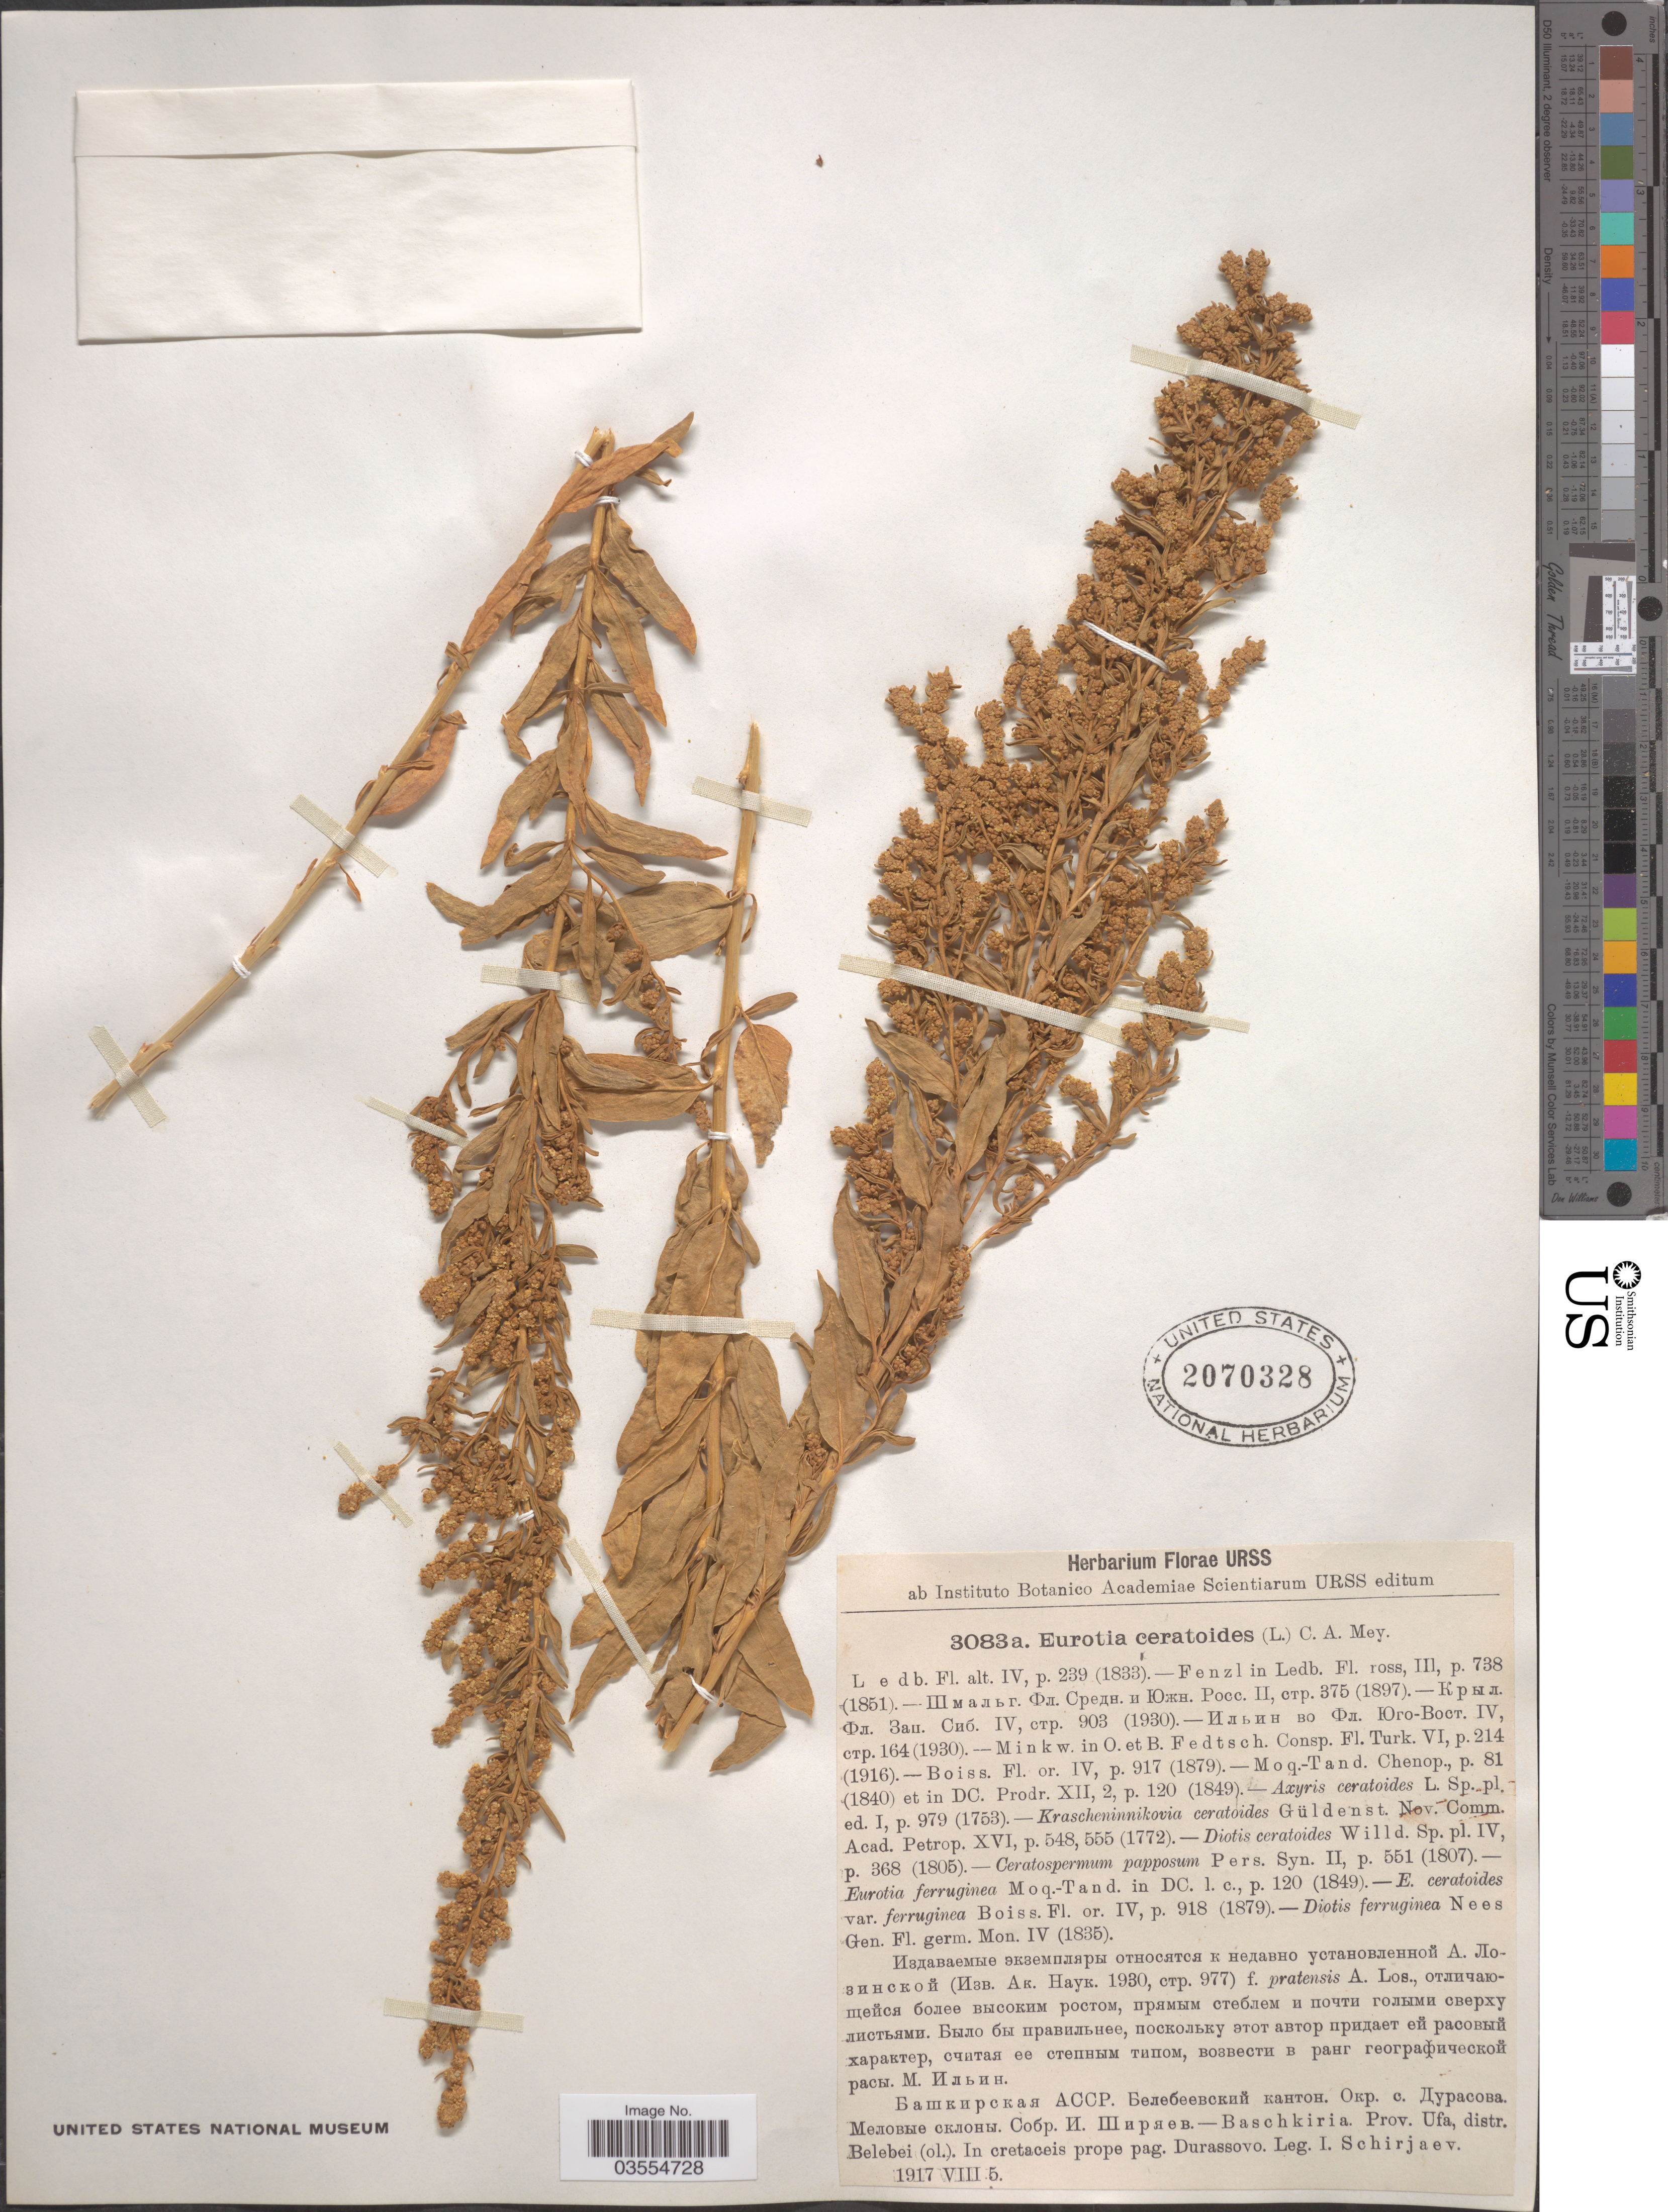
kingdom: Plantae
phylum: Tracheophyta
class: Magnoliopsida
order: Caryophyllales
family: Amaranthaceae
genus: Krascheninnikovia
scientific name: Krascheninnikovia ceratoides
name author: (L.) Gueldenst.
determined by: U.S. National Herbarium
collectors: I. Schirjaev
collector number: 3083a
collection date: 1917-08-05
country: Russian Federation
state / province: Bashkortostan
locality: Baschkiria. Prov. Ufa, distr. Beleboi (ol.). In cretaceis prope pag. Durassovo.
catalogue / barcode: US 2070328